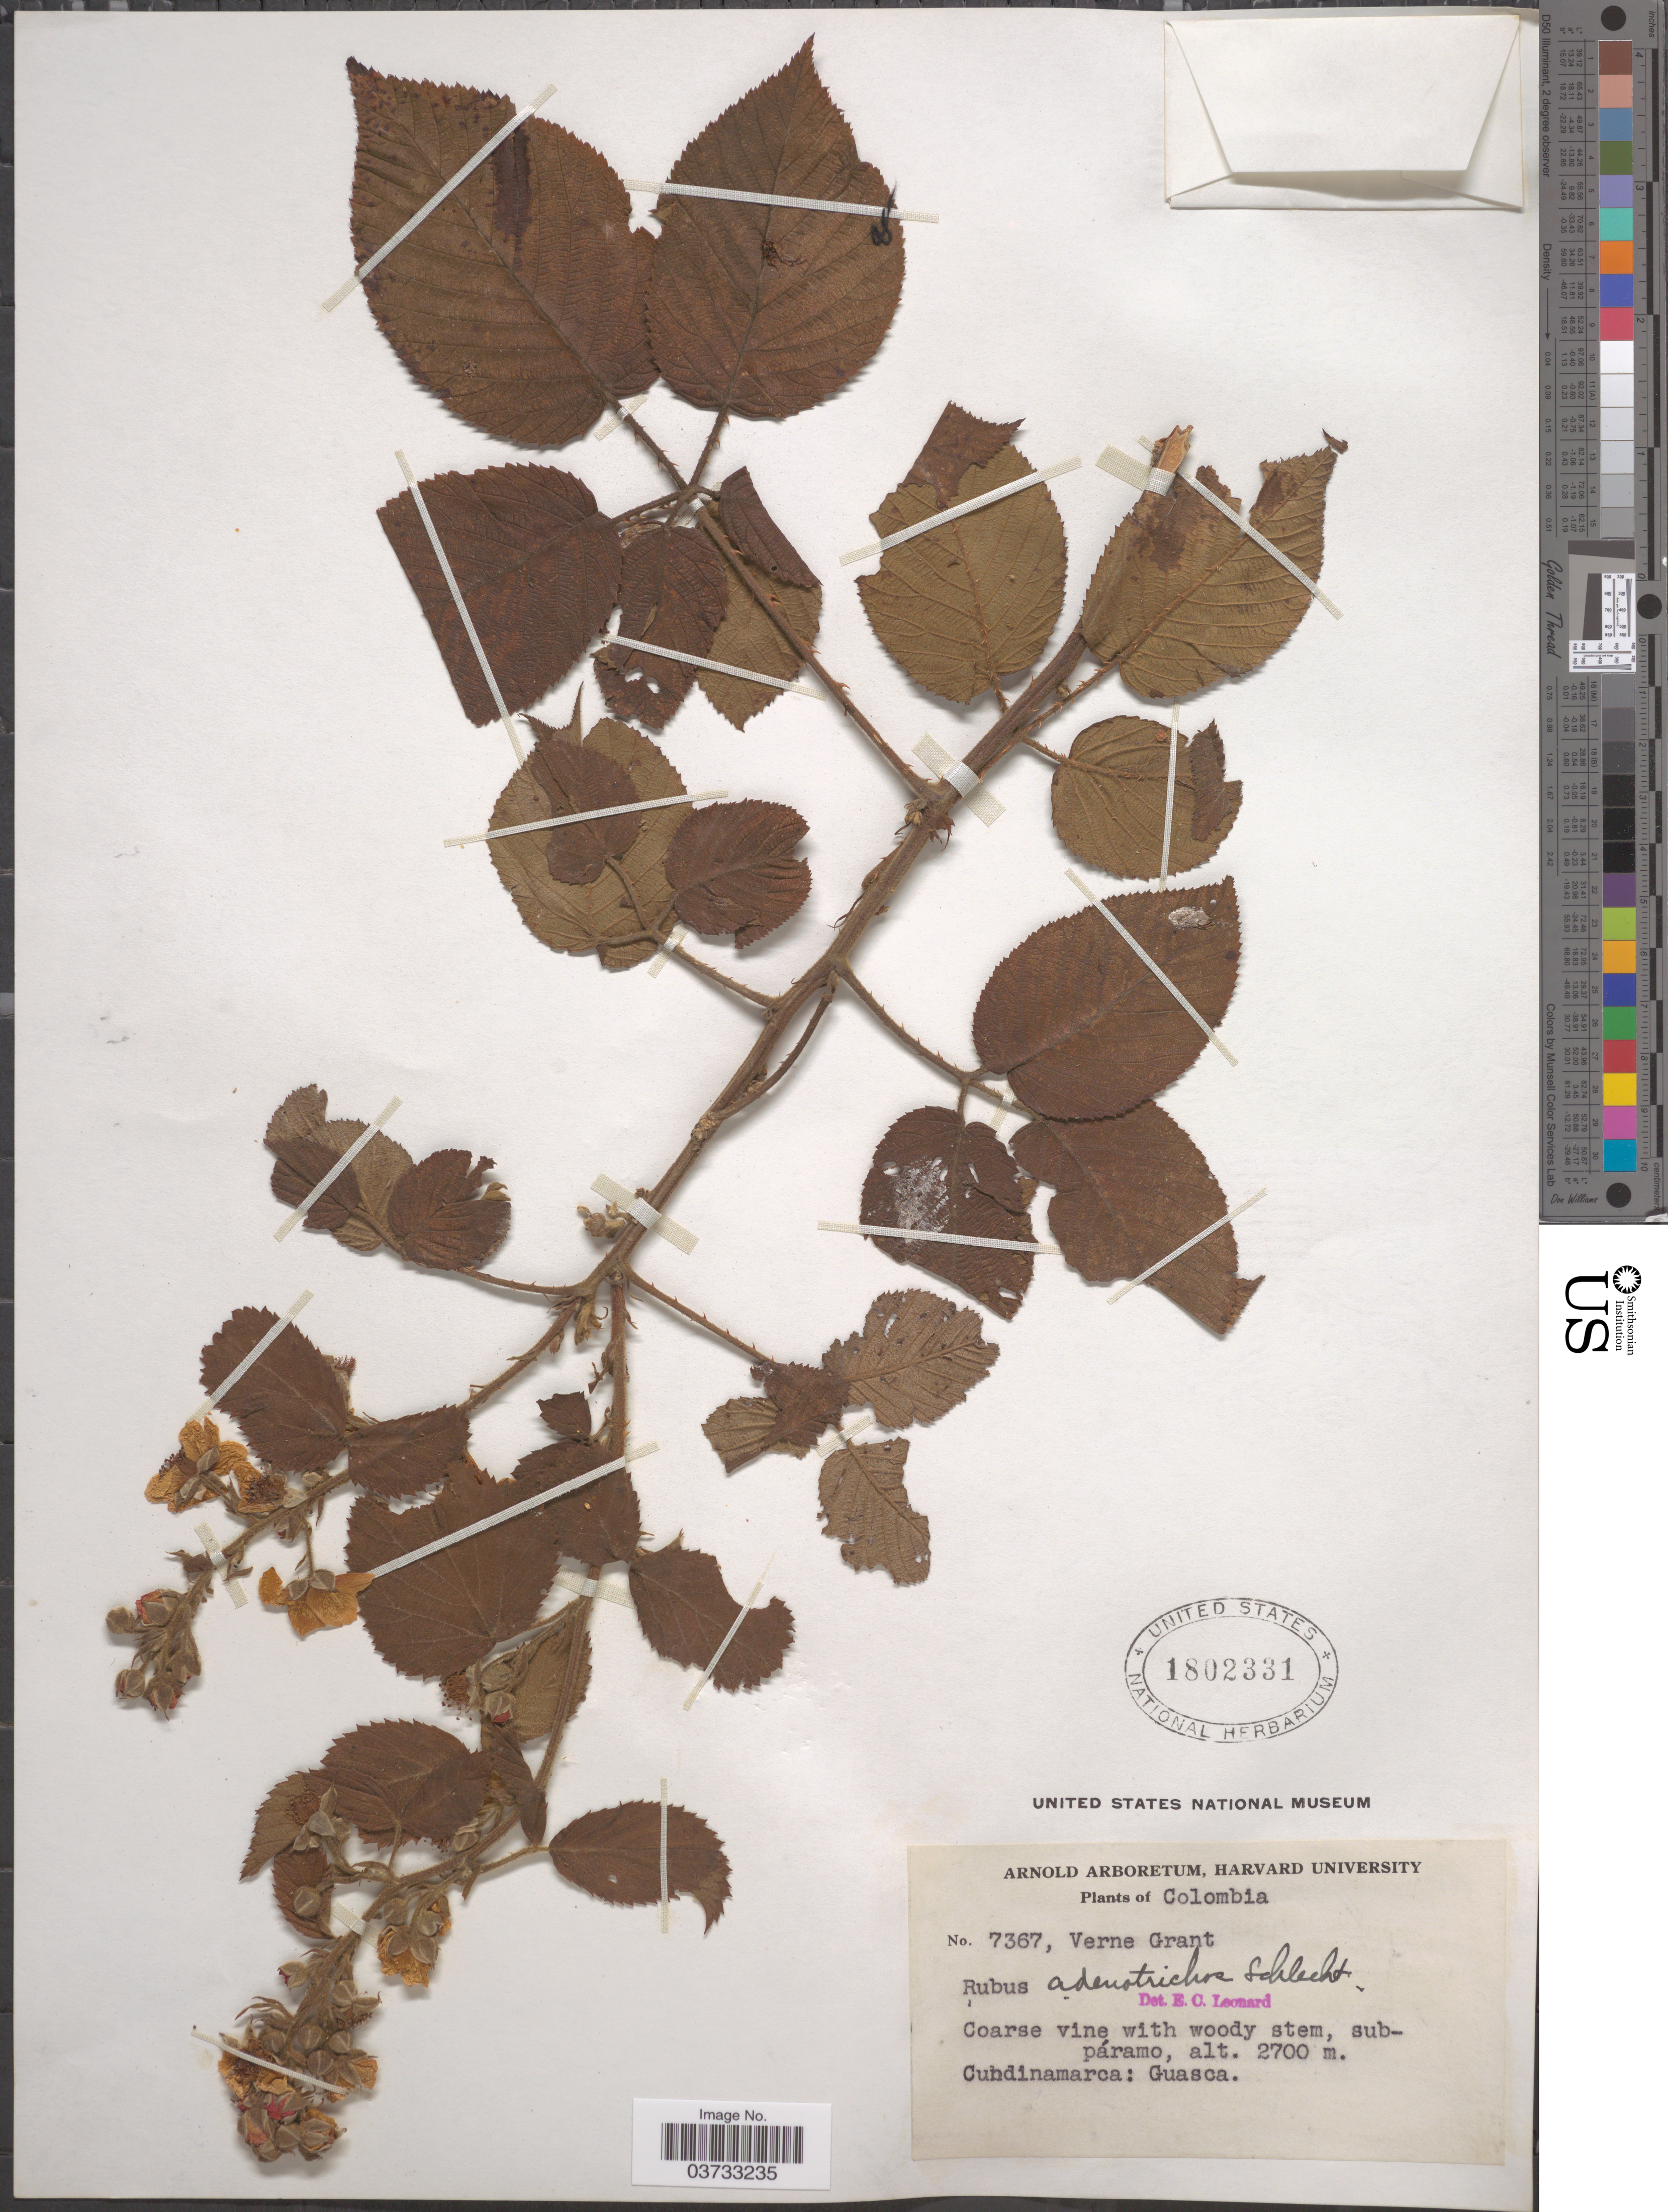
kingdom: Plantae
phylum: Tracheophyta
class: Magnoliopsida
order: Rosales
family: Rosaceae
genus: Rubus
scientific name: Rubus adenotrichos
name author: Schltdl.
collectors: V. Grant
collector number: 7367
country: Colombia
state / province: Cundinamarca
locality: Guasca.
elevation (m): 2700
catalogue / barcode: US 1802331